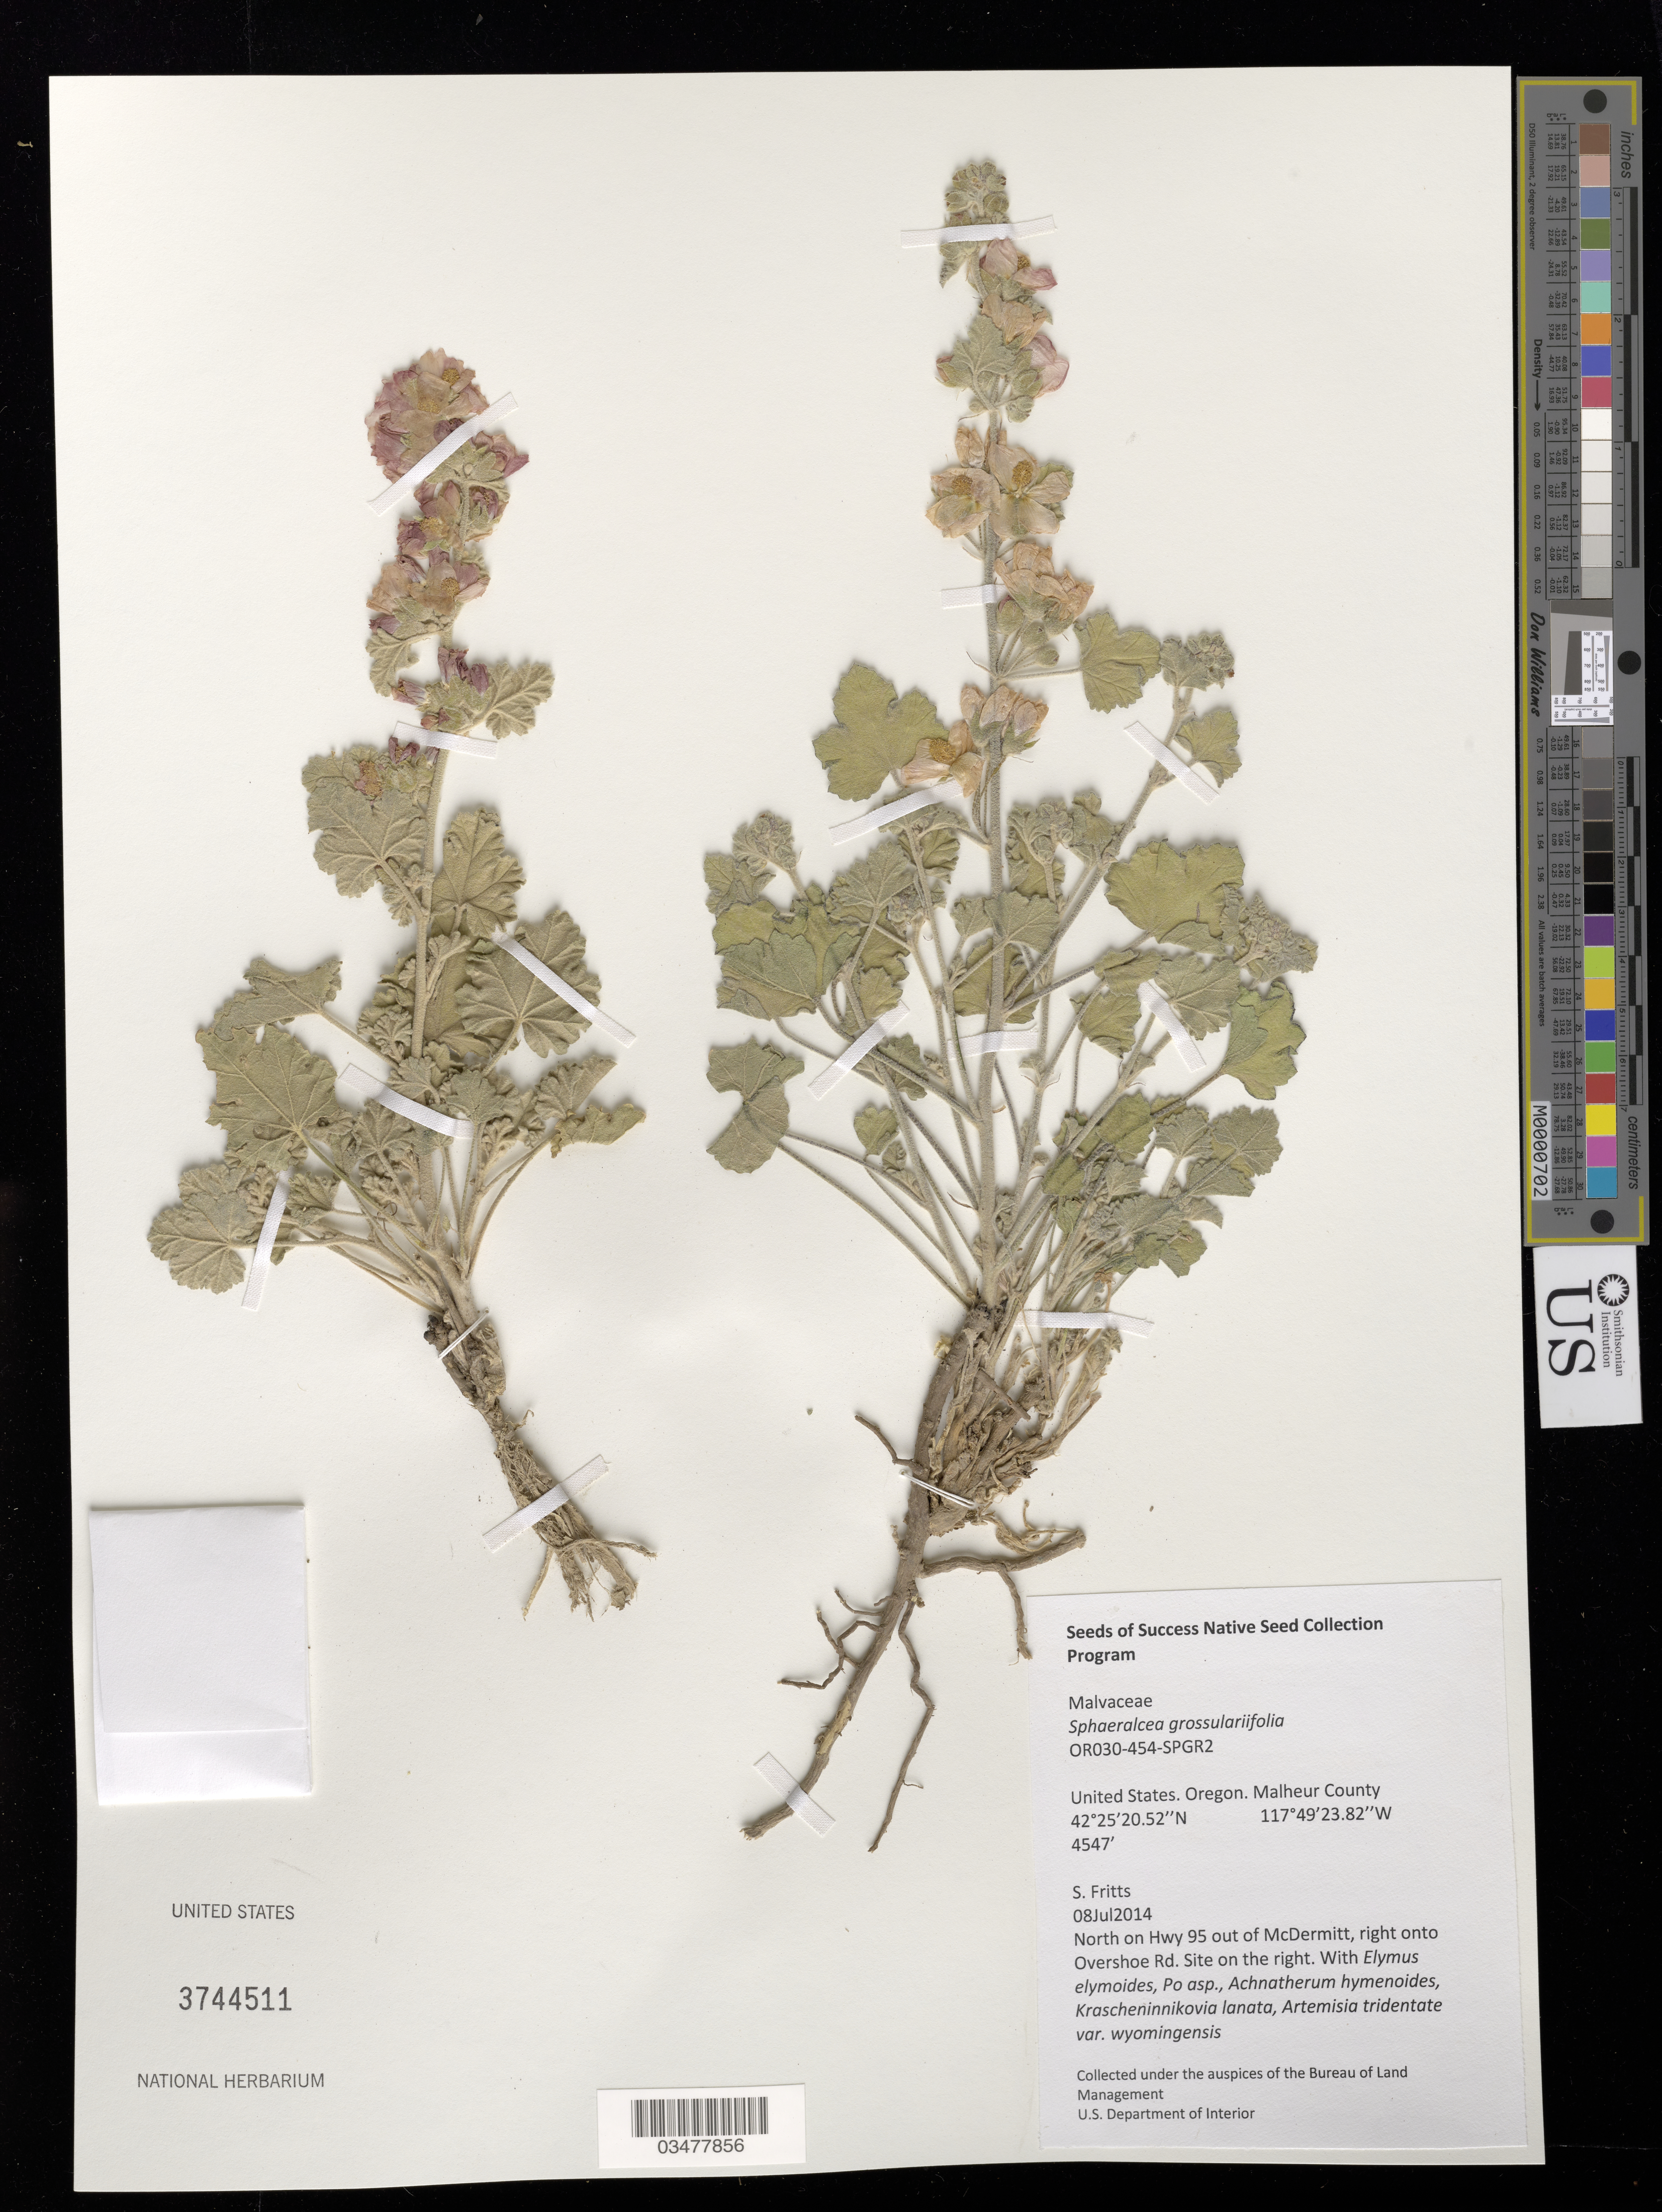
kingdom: Plantae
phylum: Tracheophyta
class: Magnoliopsida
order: Malvales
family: Malvaceae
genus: Sphaeralcea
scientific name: Sphaeralcea grossulariifolia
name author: (Hook. & Arn.) Rydb.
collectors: S. Fritts & G. Ordonez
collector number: OR030-454-SPGR2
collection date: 2014-07-08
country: United States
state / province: Oregon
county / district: Malheur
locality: Overshoe Rd.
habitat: With Elymus elymoides, Poa sp., etc.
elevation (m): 1386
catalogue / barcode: US 3744511